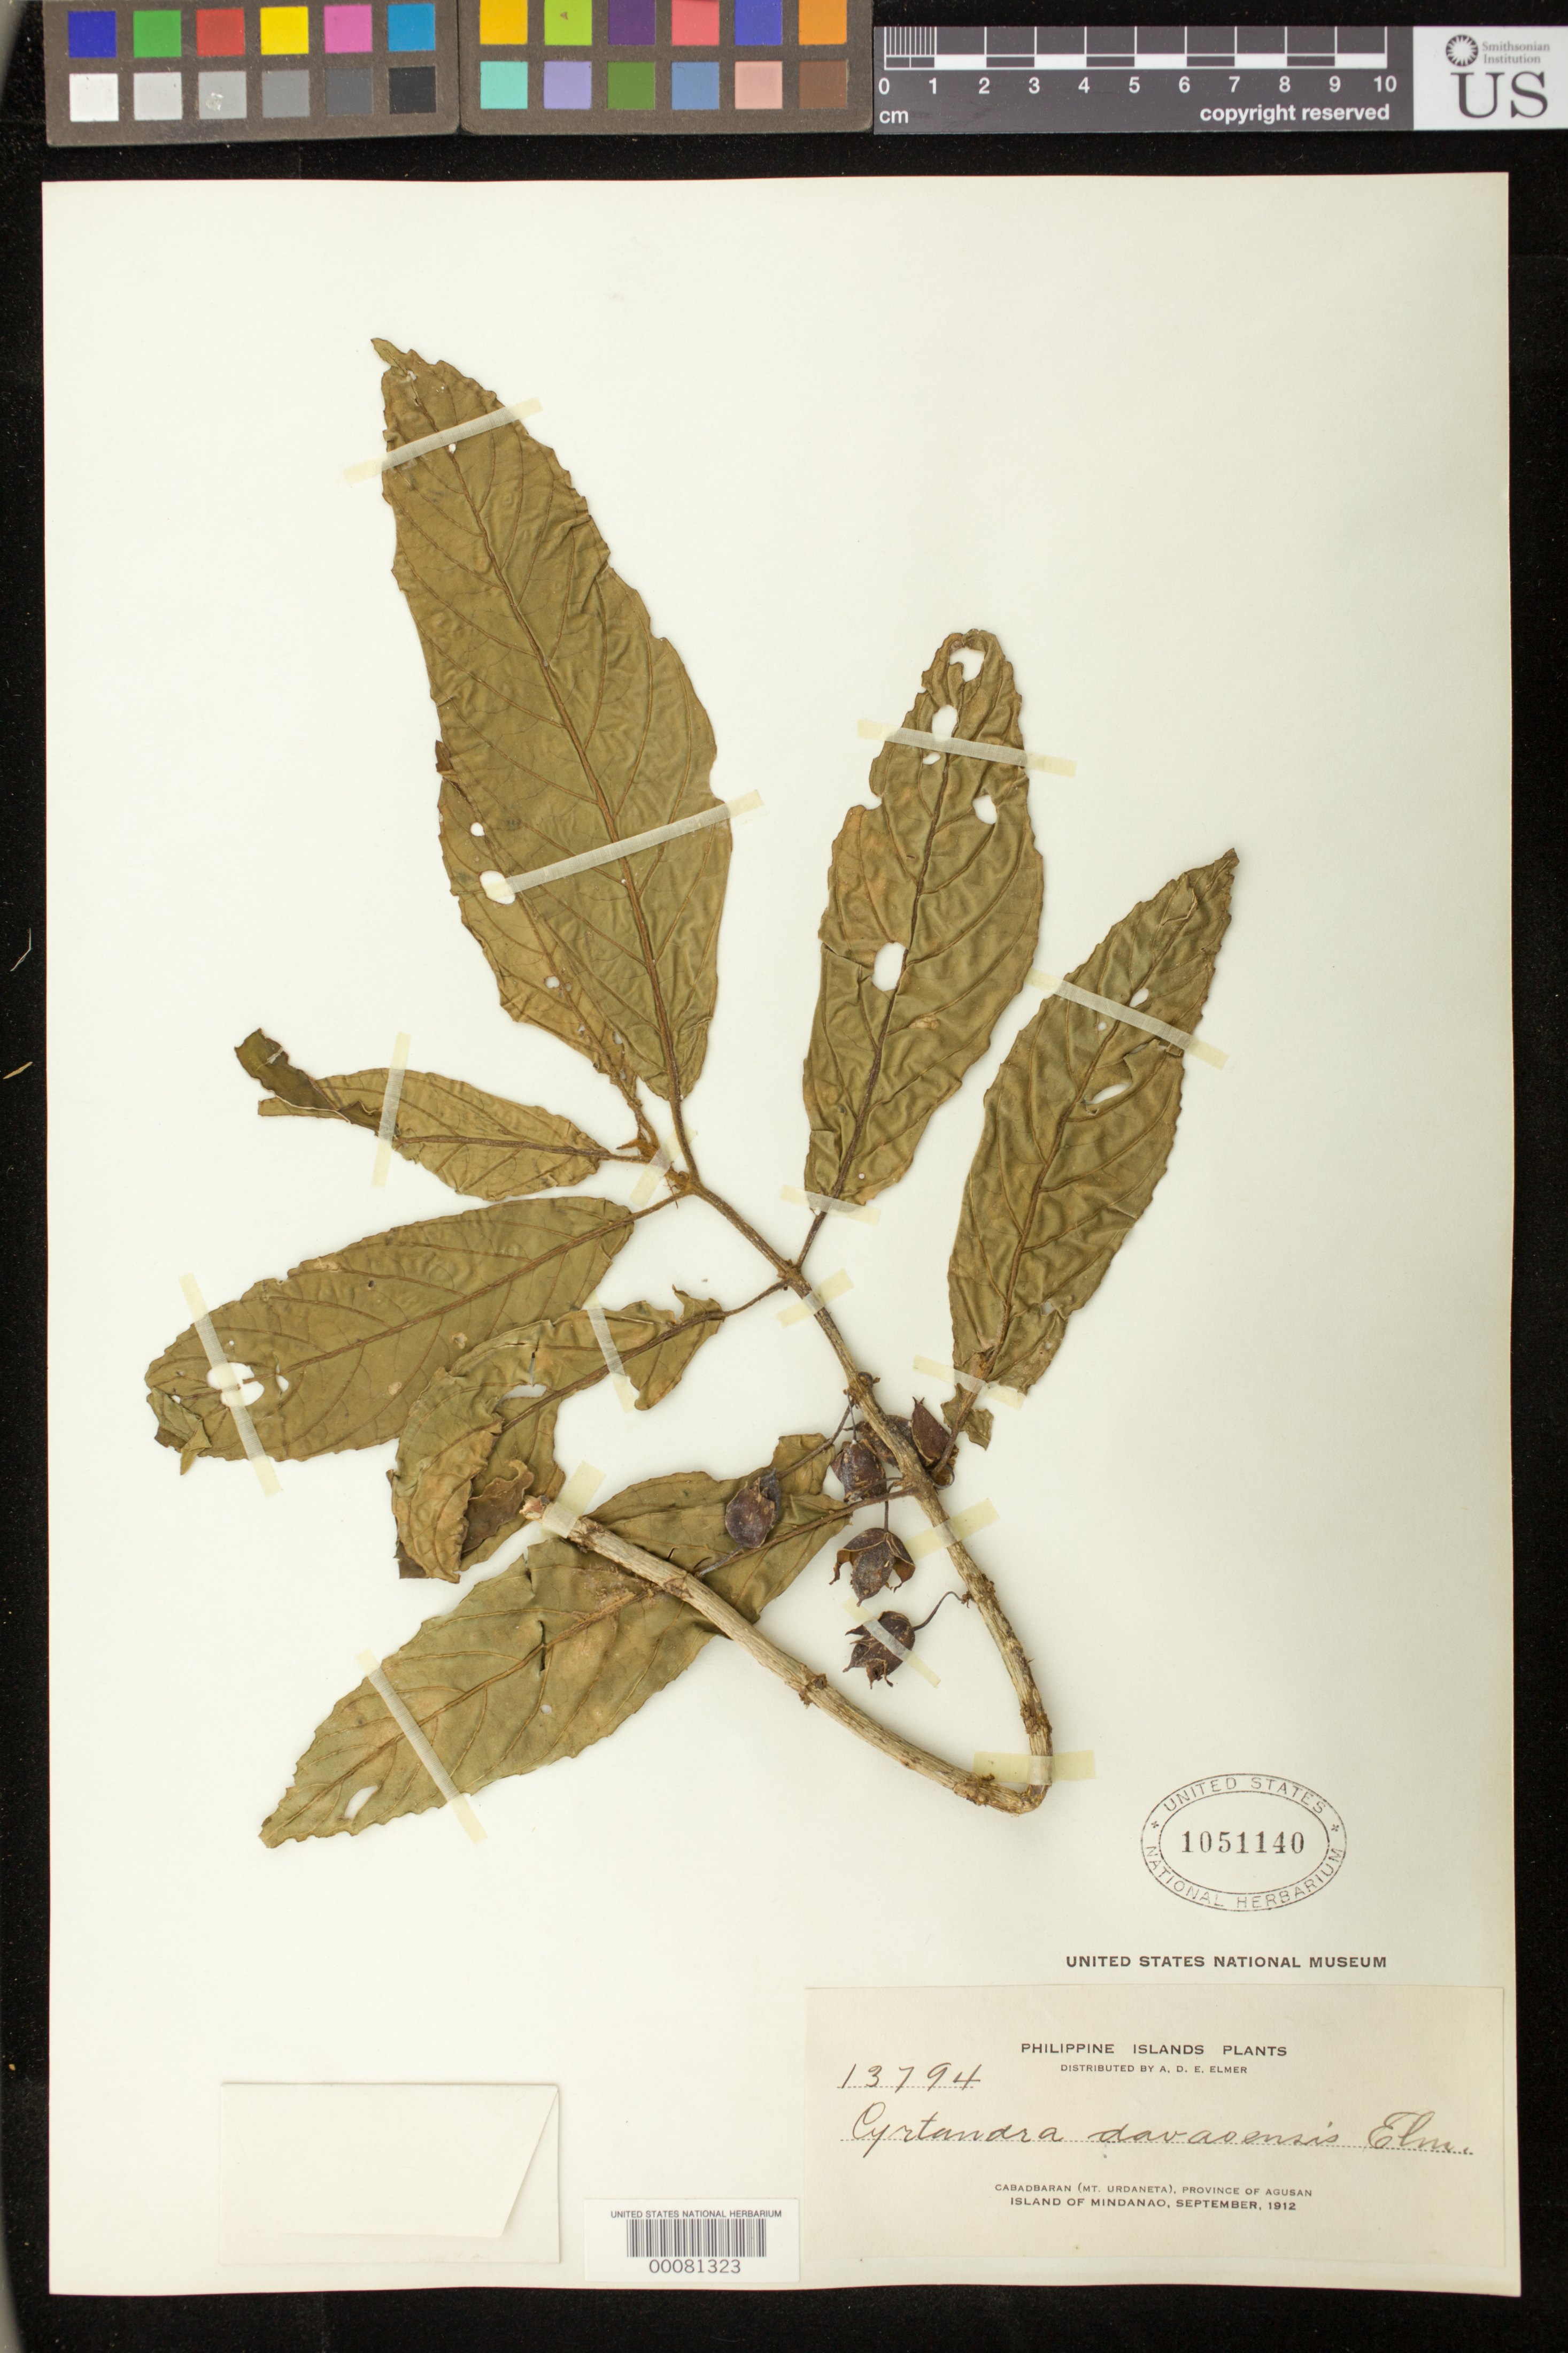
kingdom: Plantae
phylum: Tracheophyta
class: Magnoliopsida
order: Lamiales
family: Gesneriaceae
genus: Cyrtandra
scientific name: Cyrtandra davaoensis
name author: Elmer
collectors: A. D. E. Elmer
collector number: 13794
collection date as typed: Sep 1912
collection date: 1912-09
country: Philippines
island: Mindanao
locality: Agusan del norte, Cabadbaran (mt urdaneta)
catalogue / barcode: US 1051140